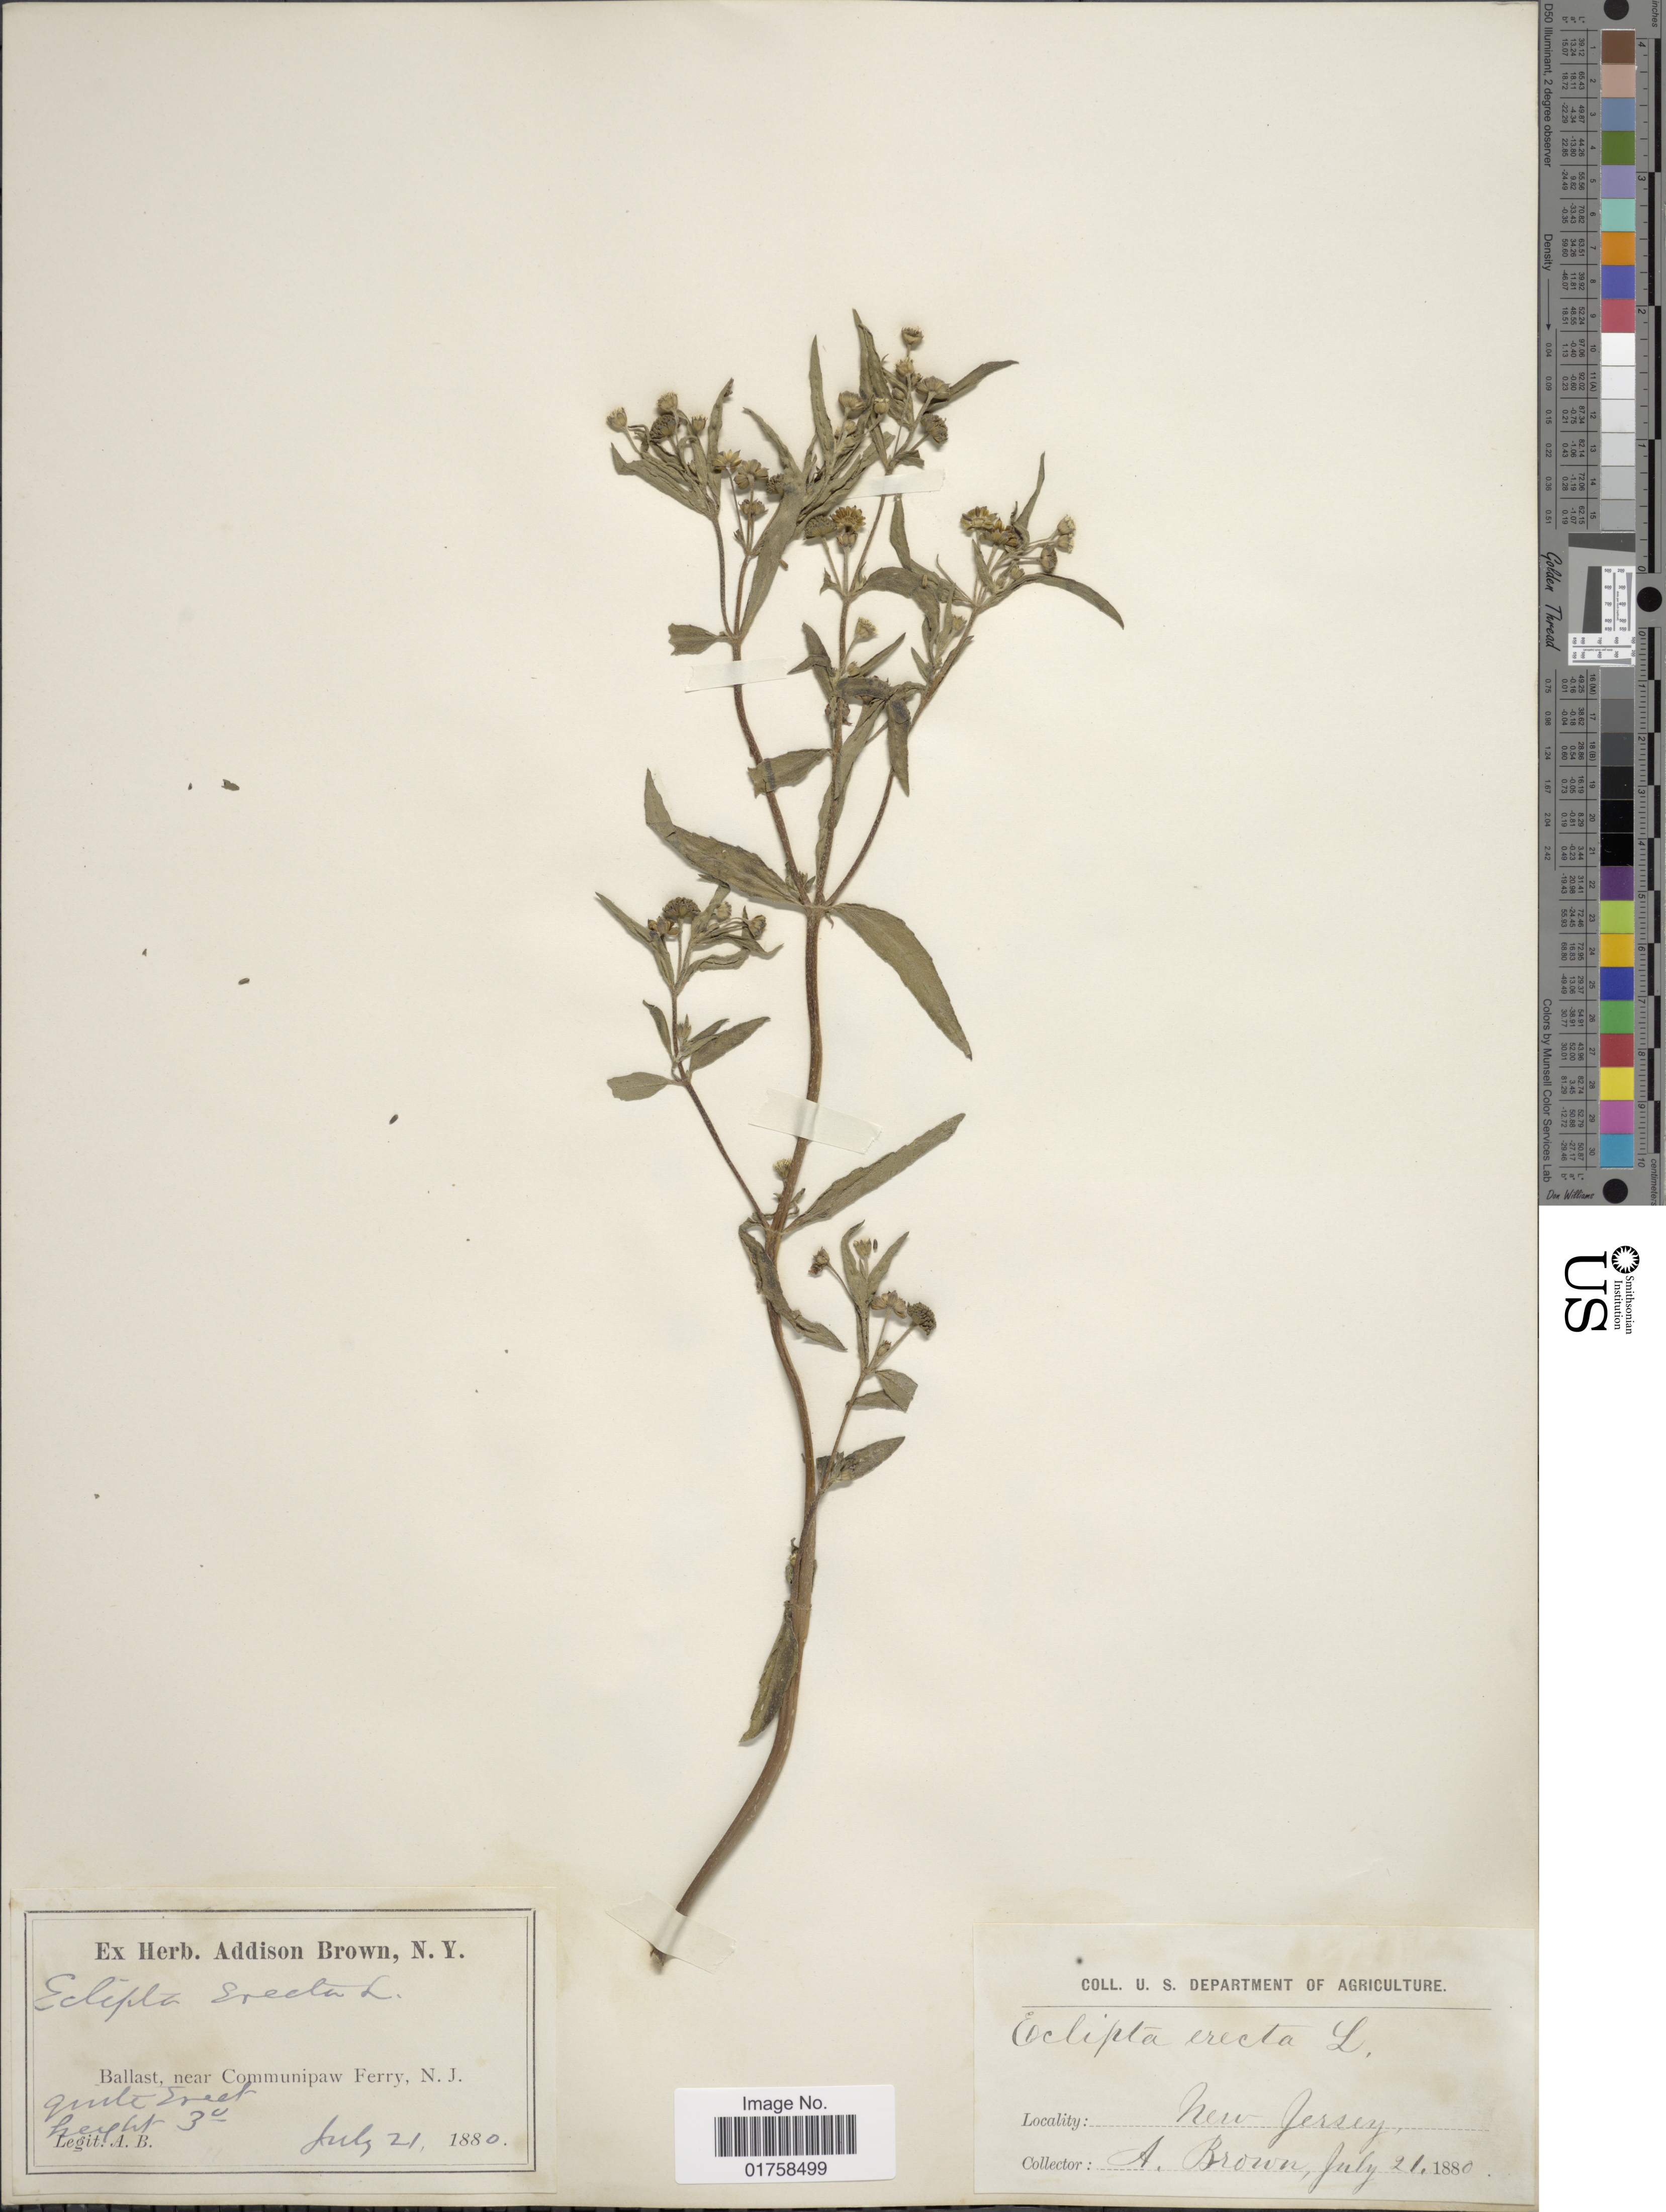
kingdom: Plantae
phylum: Tracheophyta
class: Magnoliopsida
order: Asterales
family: Asteraceae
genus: Eclipta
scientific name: Eclipta alba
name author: (L.) Hassk.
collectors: A. Brown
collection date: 1880-07-21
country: United States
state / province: New Jersey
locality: Ballast, near Communipaw Ferry, N. J.